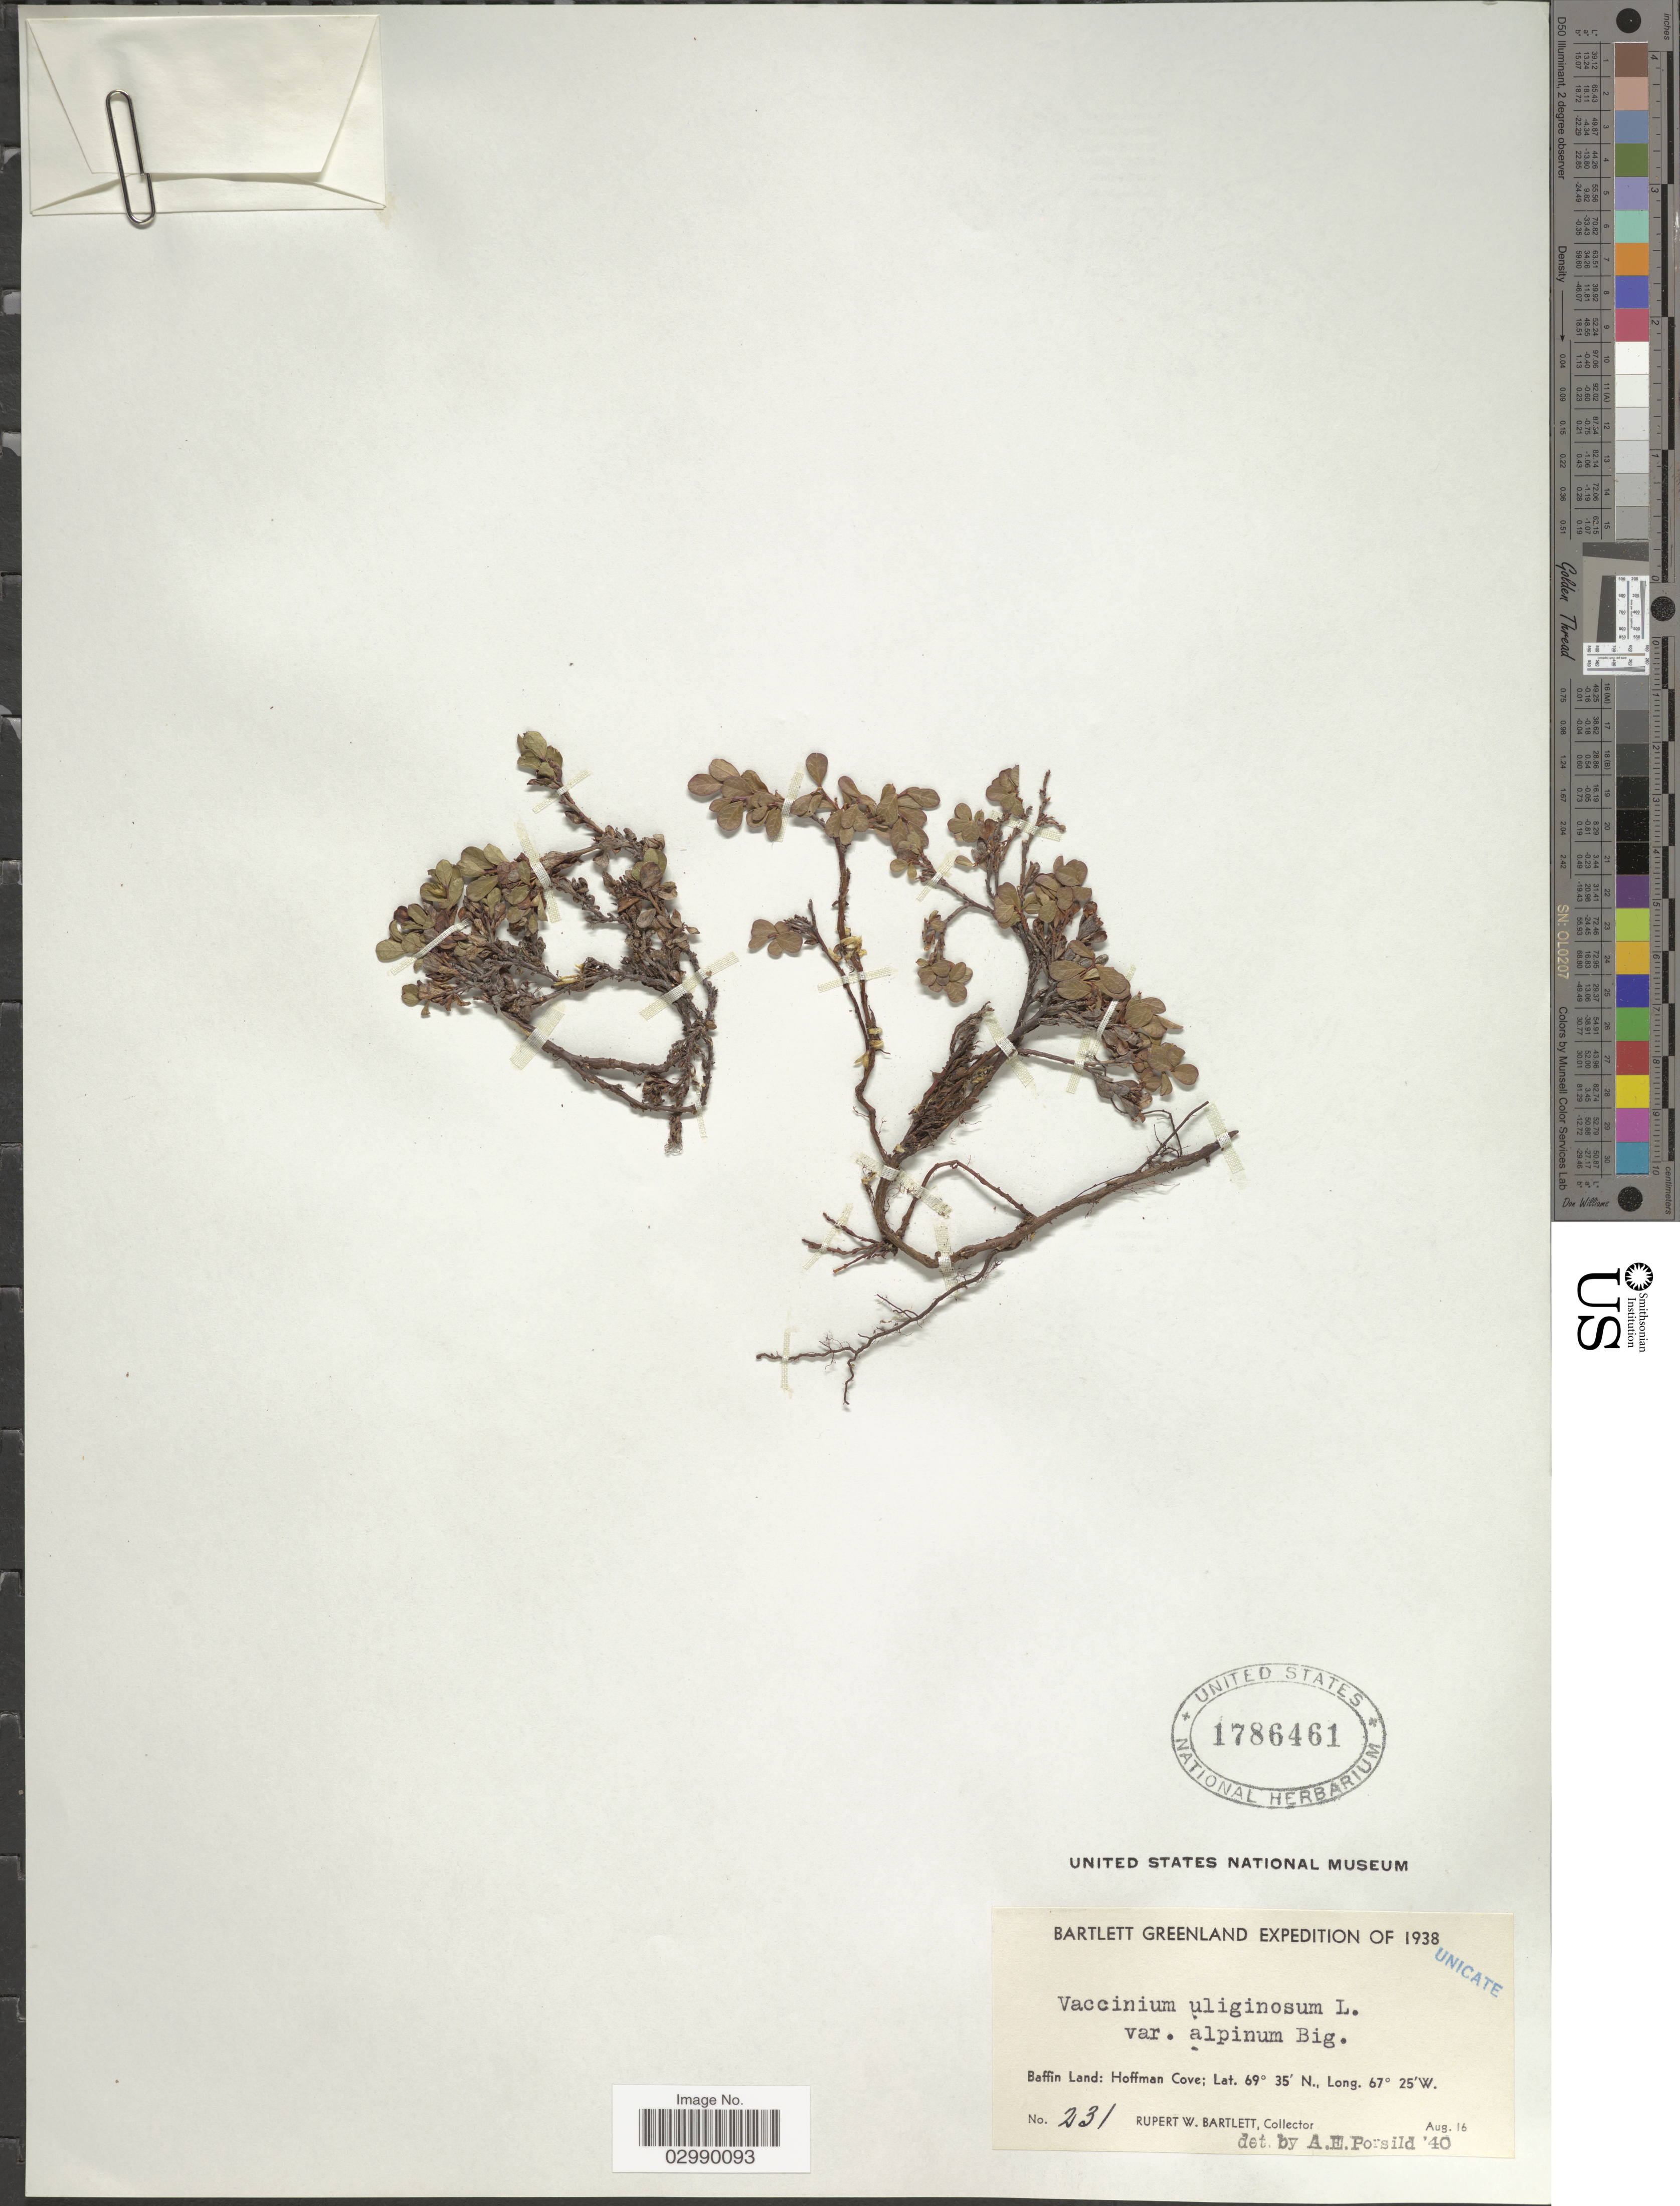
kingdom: Plantae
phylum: Tracheophyta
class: Magnoliopsida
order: Ericales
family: Ericaceae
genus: Vaccinium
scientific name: Vaccinium uliginosum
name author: L.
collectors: R. W. Bartlett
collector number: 231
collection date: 1938-08-16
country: Canada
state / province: Nunavut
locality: Baffin Land, Hoffman Cove.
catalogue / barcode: US 1786461